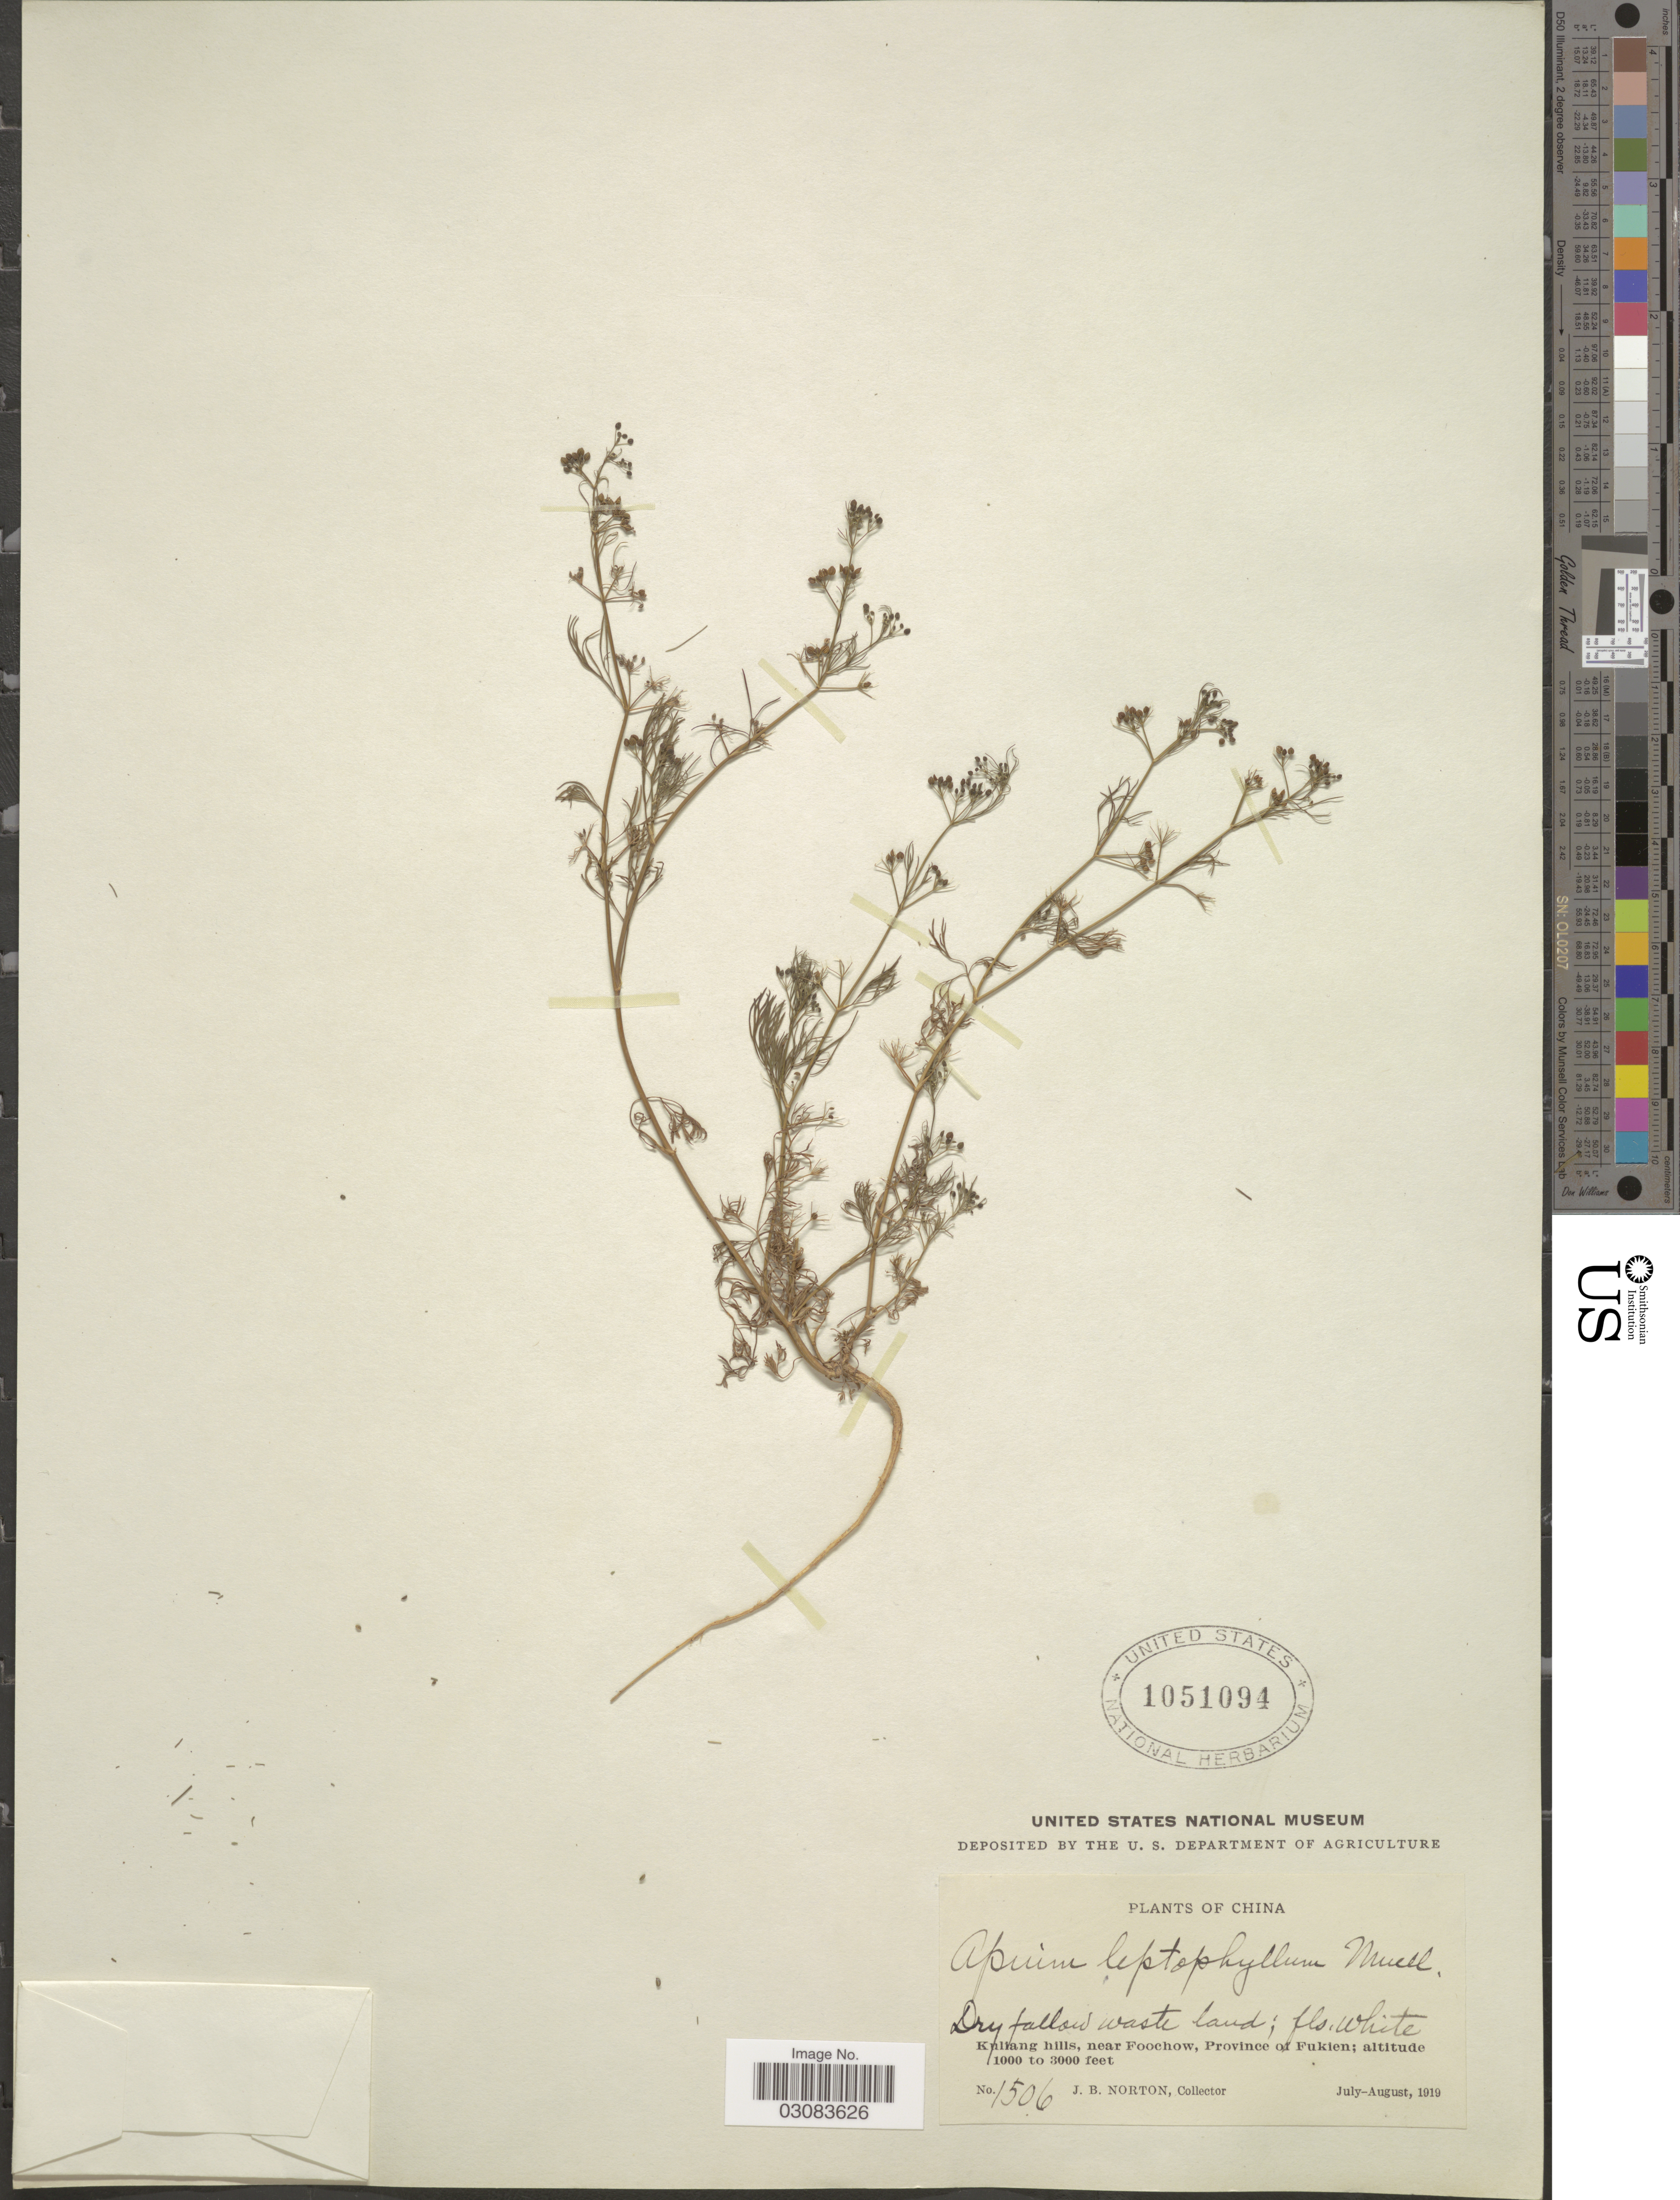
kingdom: Plantae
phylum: Tracheophyta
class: Magnoliopsida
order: Apiales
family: Apiaceae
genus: Cyclospermum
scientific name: Cyclospermum leptophyllum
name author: (Pers.) Sprague ex Britton & P. Wilson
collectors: J. B. Norton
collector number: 1506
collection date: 1919-07/1919-08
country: China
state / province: Fujian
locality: Kuliang hills, near Foochow, Province of Fukien.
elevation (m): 305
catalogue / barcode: US 1051094